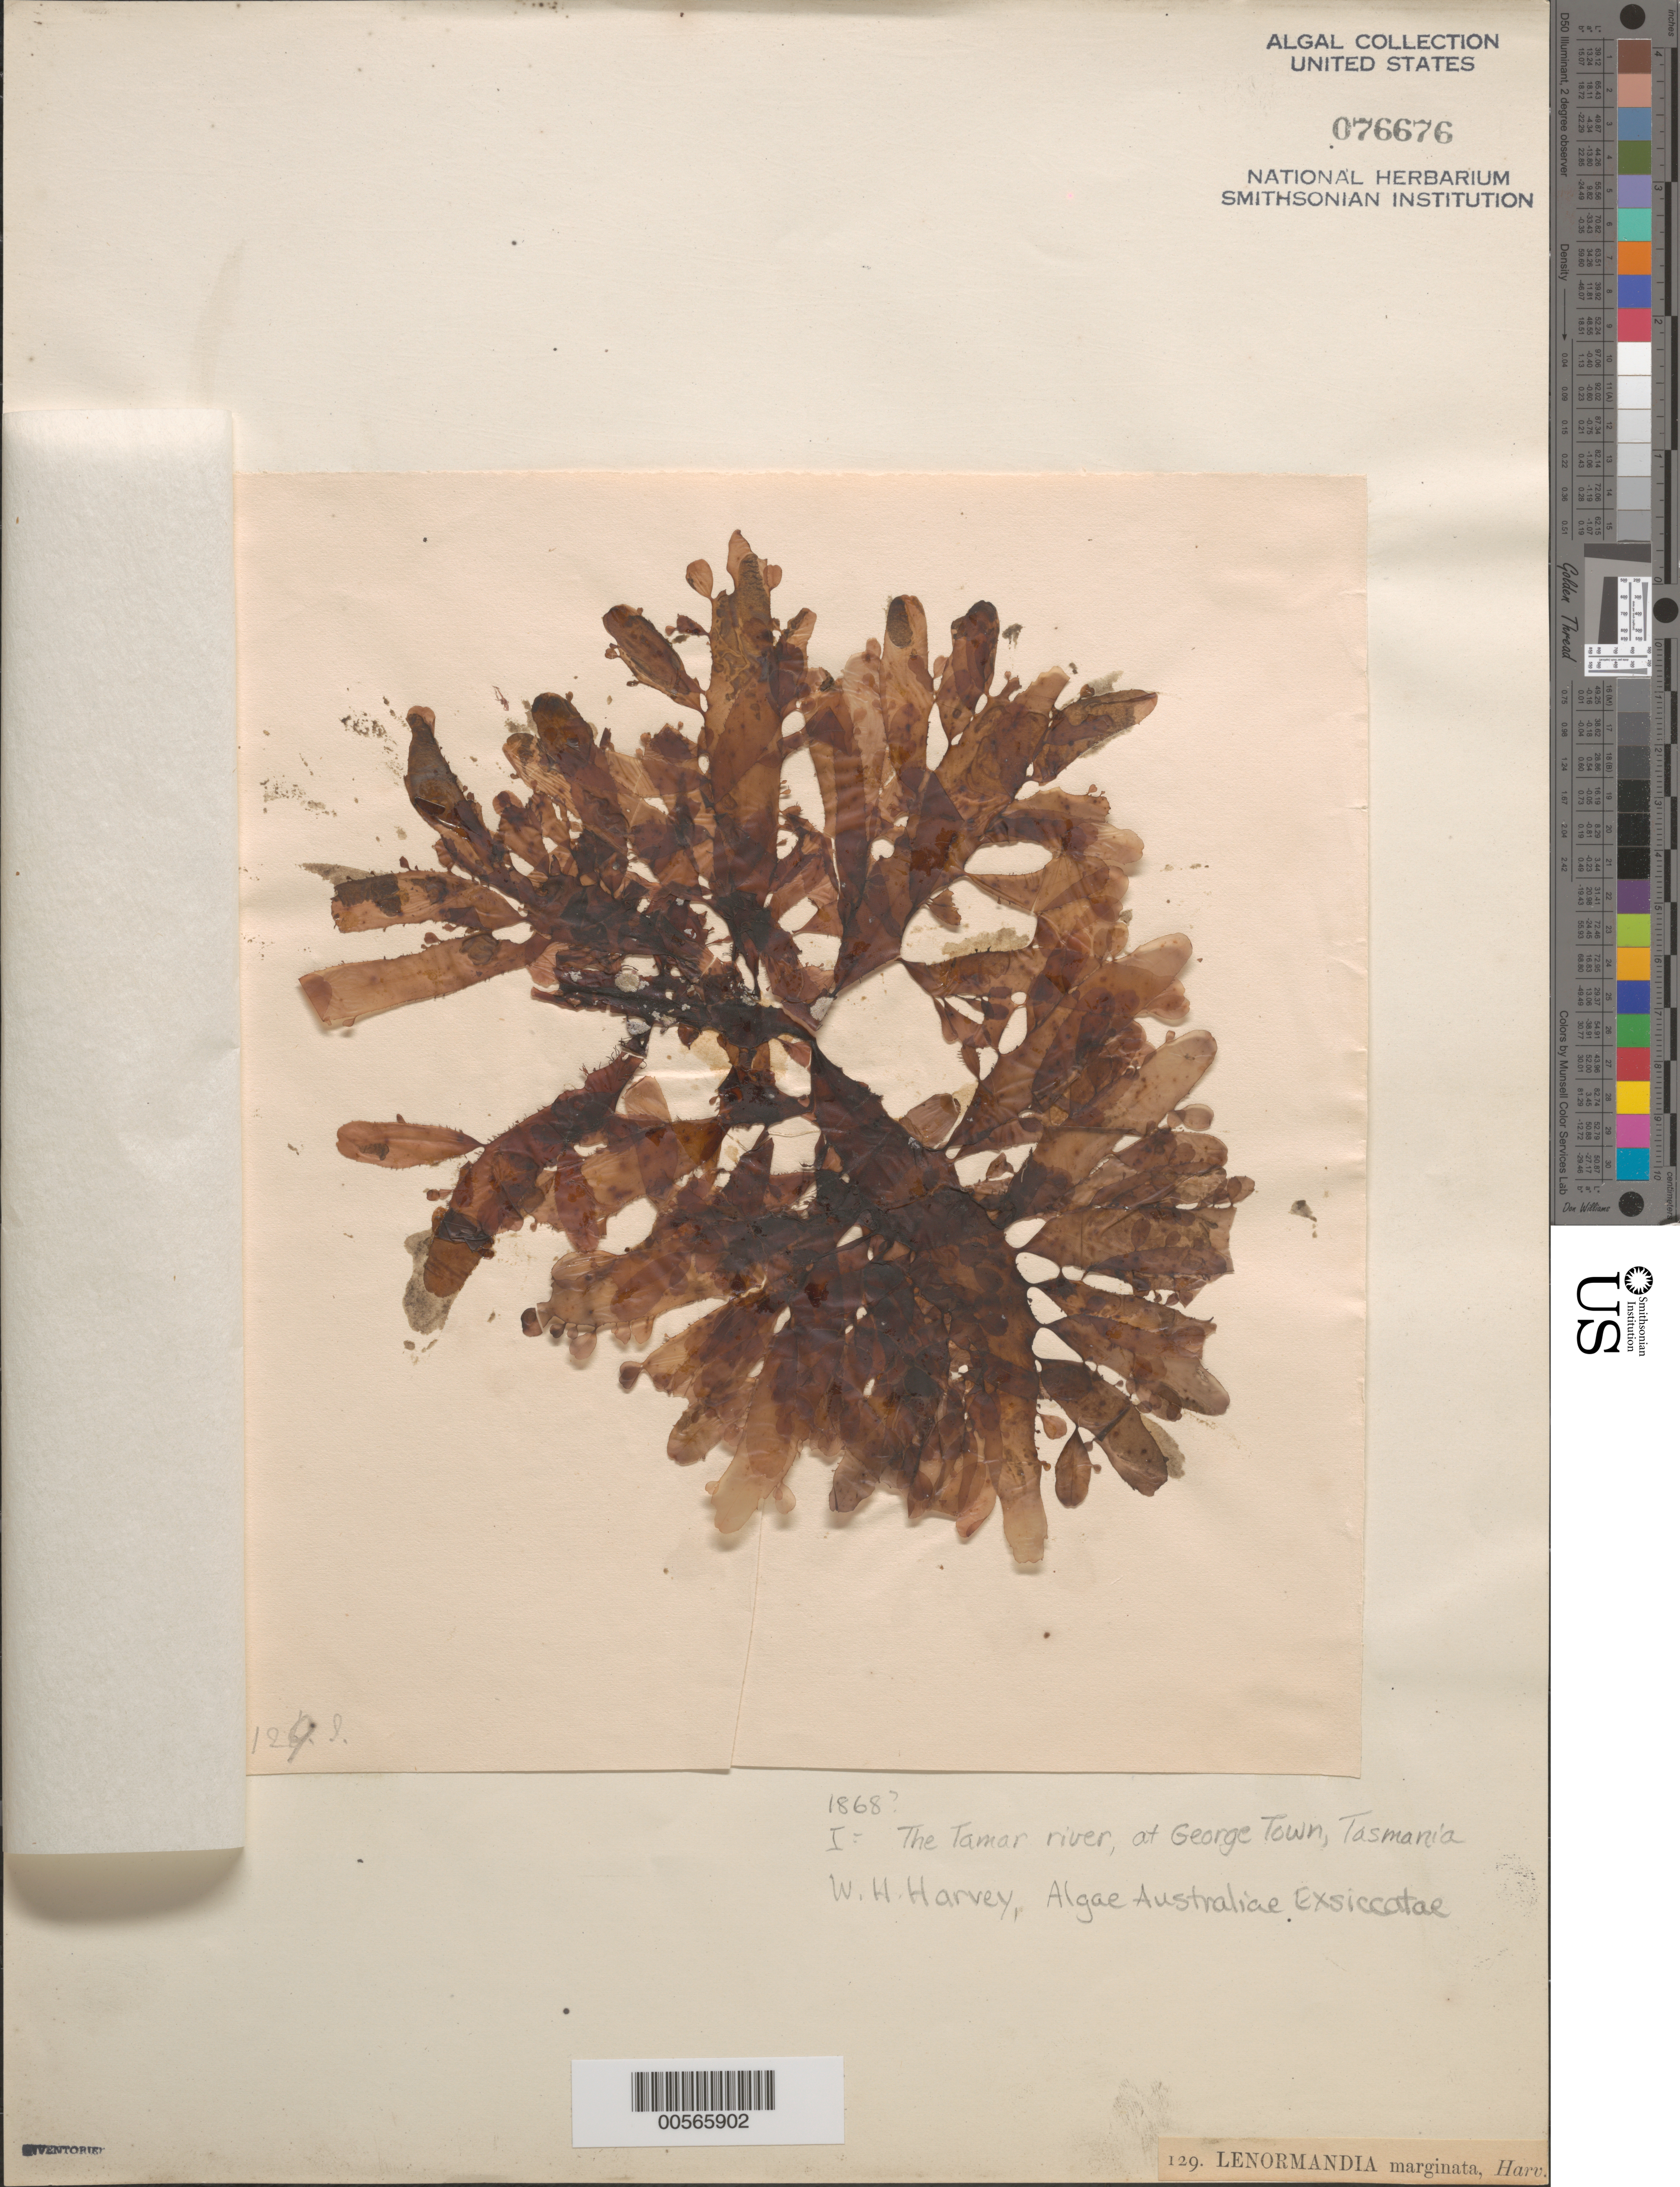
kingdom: Plantae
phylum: Rhodophyta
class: Florideophyceae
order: Ceramiales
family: Rhodomelaceae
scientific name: Lenormandia marginata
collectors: W. Harvey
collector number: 129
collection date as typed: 1868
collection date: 1868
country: Australia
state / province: Tasmania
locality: Tamar river, george town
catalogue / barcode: US 76676